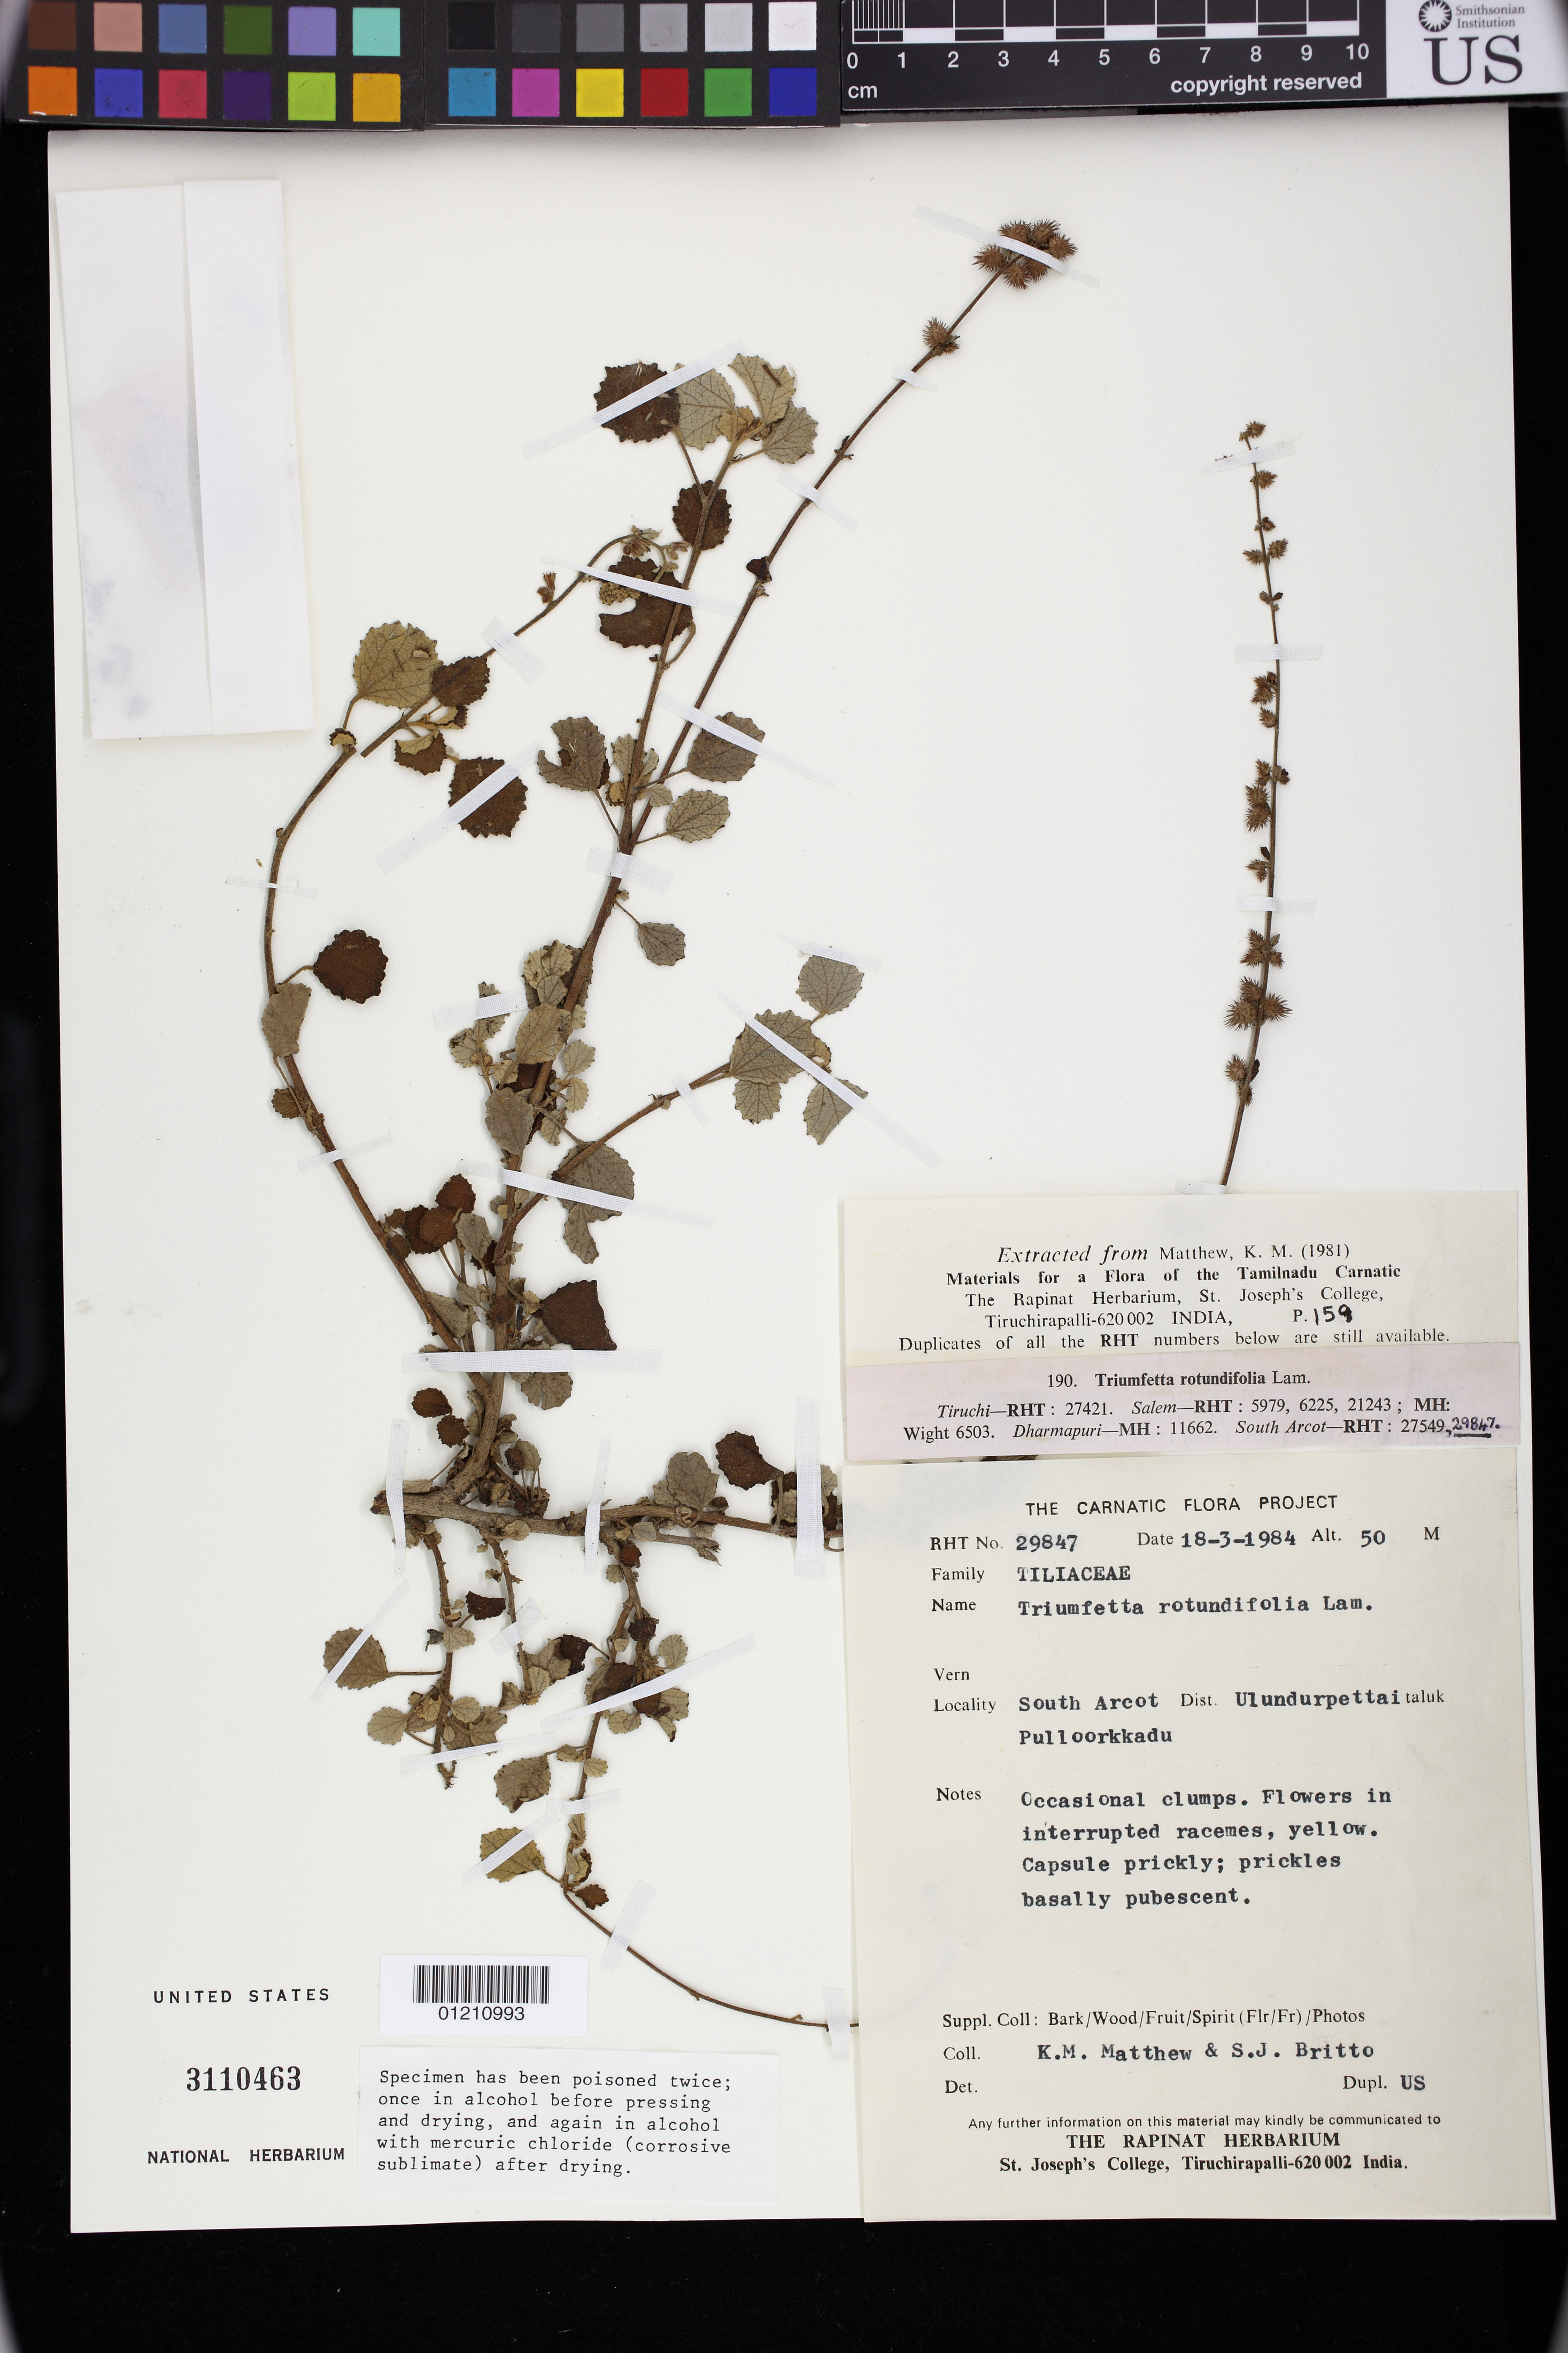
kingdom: Plantae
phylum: Tracheophyta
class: Magnoliopsida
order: Malvales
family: Malvaceae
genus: Triumfetta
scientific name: Triumfetta rotundifolia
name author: Lam.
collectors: K. M. Matthew & S. J. Britto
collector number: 29847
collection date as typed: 18 Mar 1984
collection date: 1984-03-18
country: India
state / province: Tamil Nadu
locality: South Arcot, Ulundurpettai taluk, Pulloorkkadu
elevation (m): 50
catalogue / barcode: US 3110463